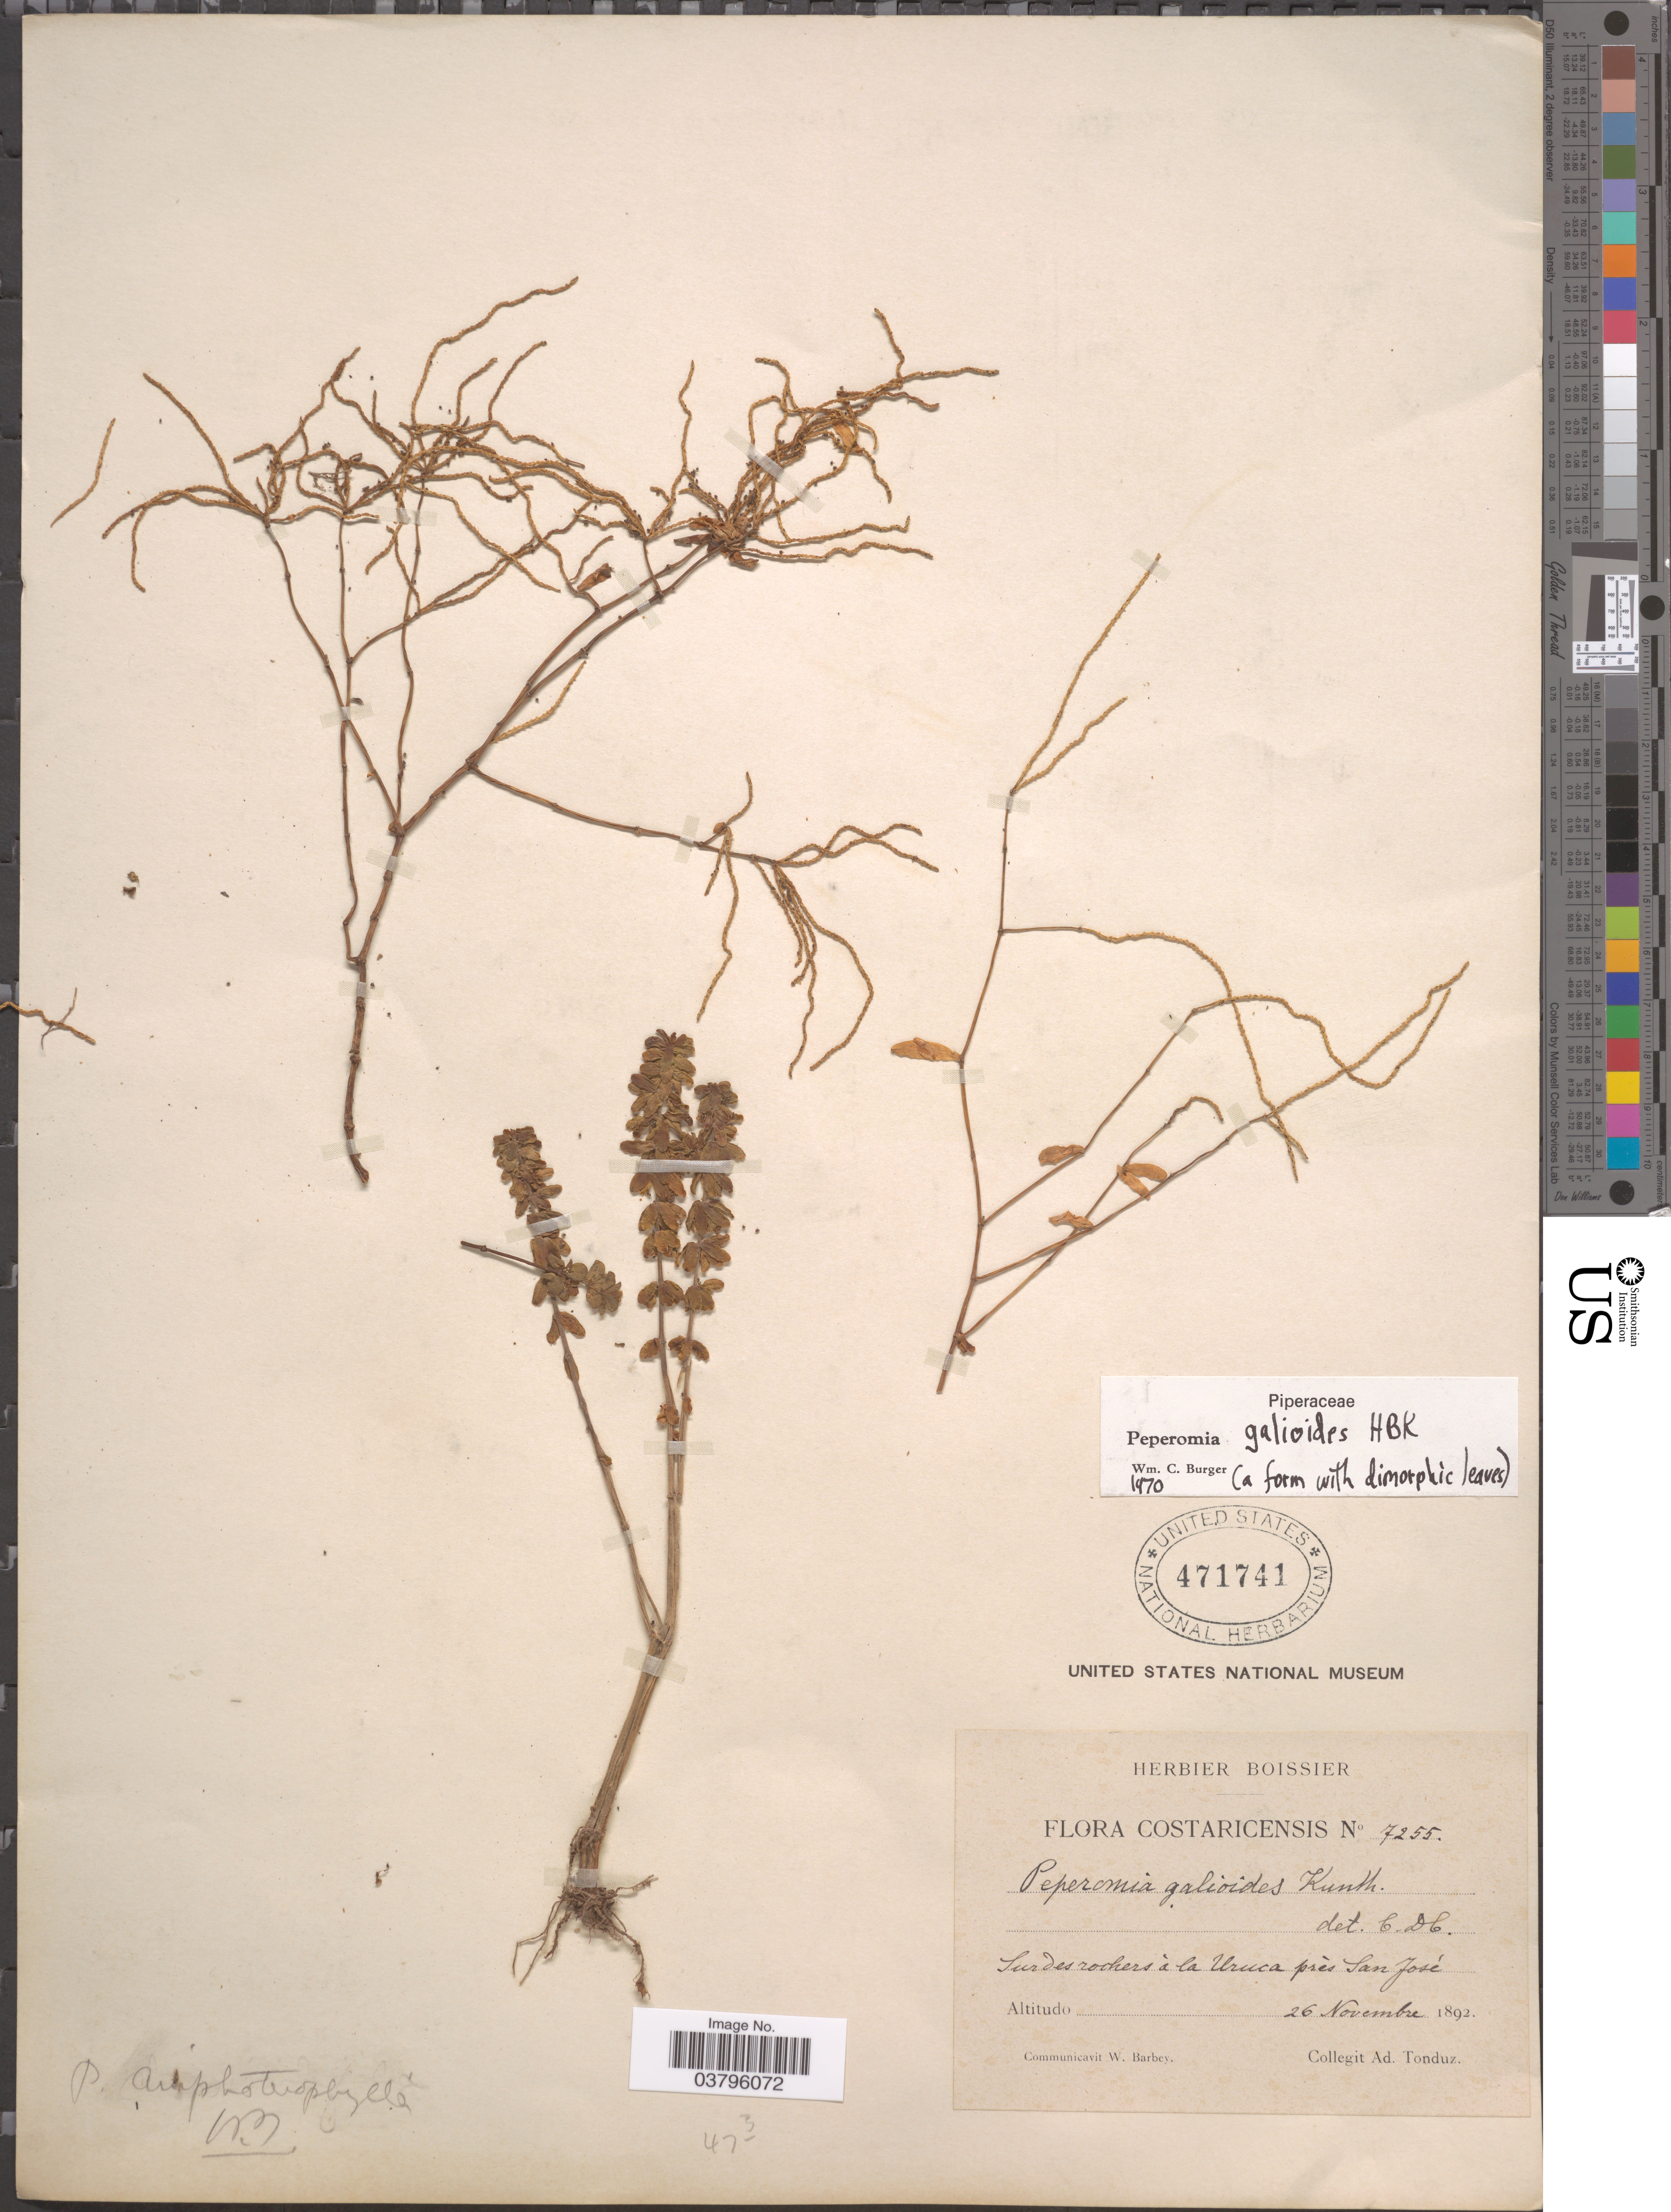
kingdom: Plantae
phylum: Tracheophyta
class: Magnoliopsida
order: Piperales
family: Piperaceae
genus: Peperomia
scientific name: Peperomia galioides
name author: Kunth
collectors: A. Tonduz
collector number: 7255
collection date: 1892-11-26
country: Costa Rica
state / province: San José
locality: Sur des rochers à la Uruca près San José.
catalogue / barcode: US 471741